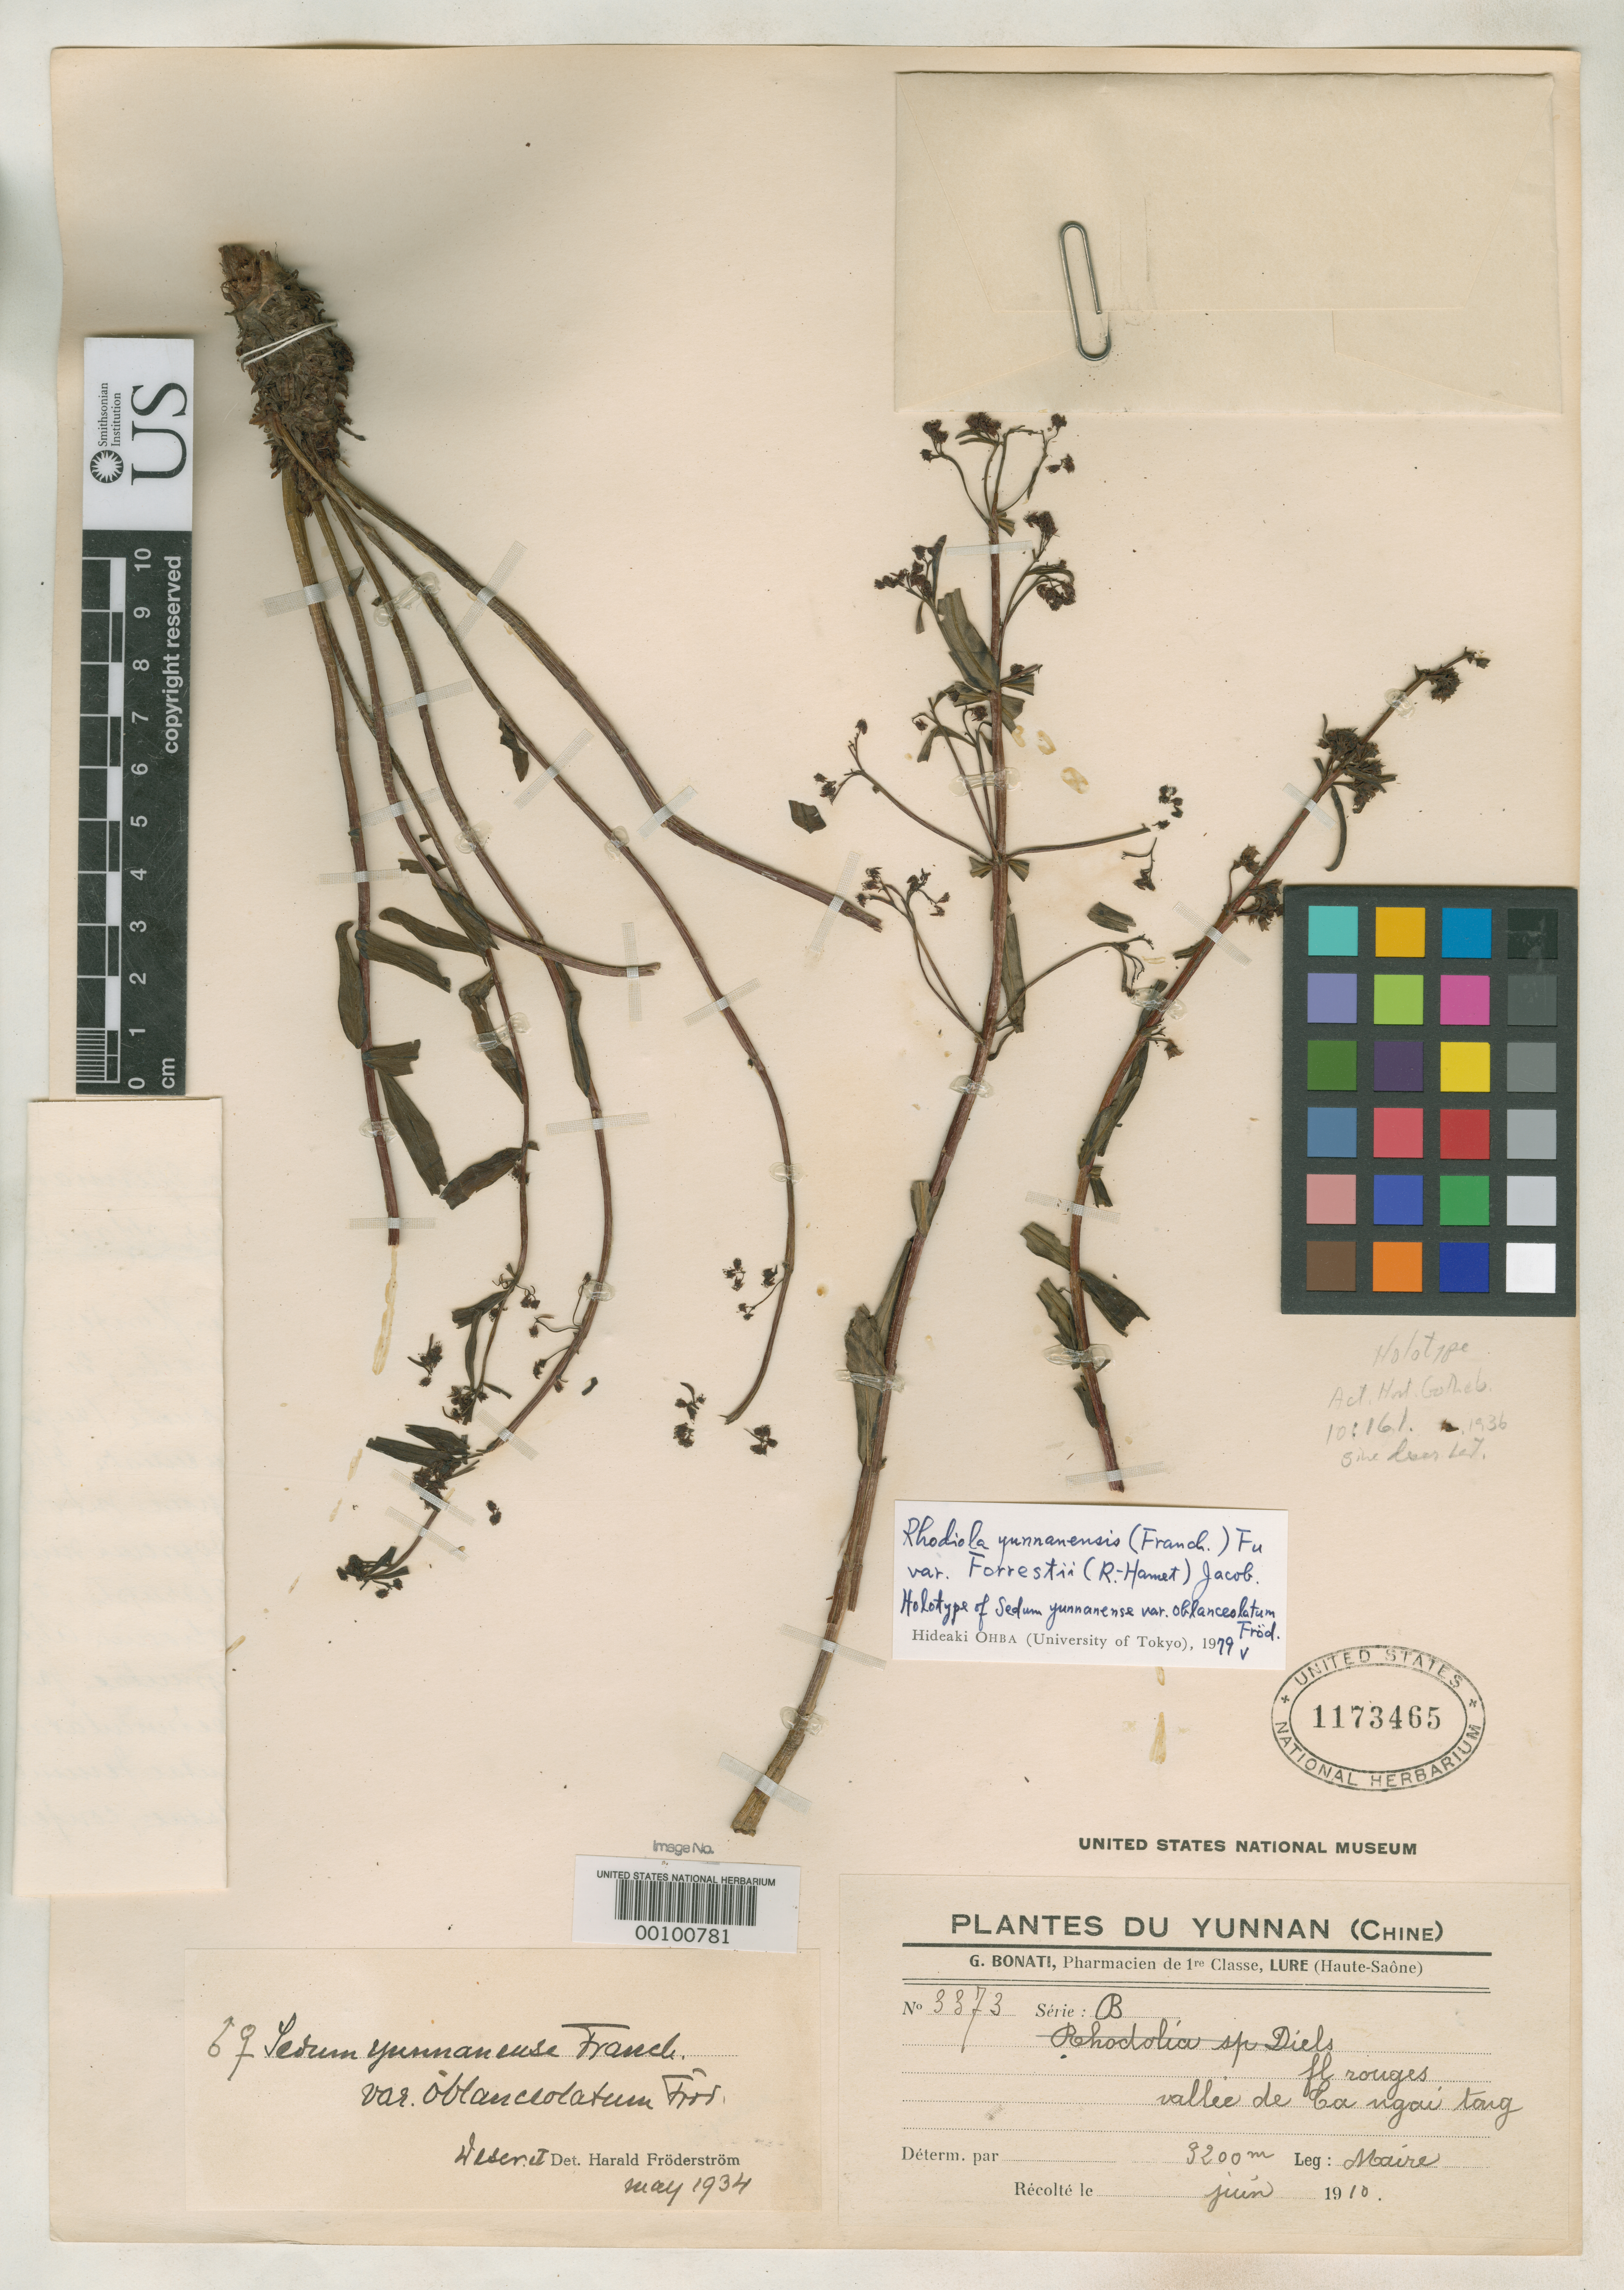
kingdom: Plantae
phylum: Tracheophyta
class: Magnoliopsida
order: Saxifragales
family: Crassulaceae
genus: Sedum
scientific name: Sedum yunnanense var. oblanceolatum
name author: Fröd.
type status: Holotype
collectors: R.-P. Maire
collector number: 3373 ser. B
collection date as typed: Jun 1910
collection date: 1910-06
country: China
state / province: Yunnan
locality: Vallee de Ta Ngai Taig.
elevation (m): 3200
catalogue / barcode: US 1173465